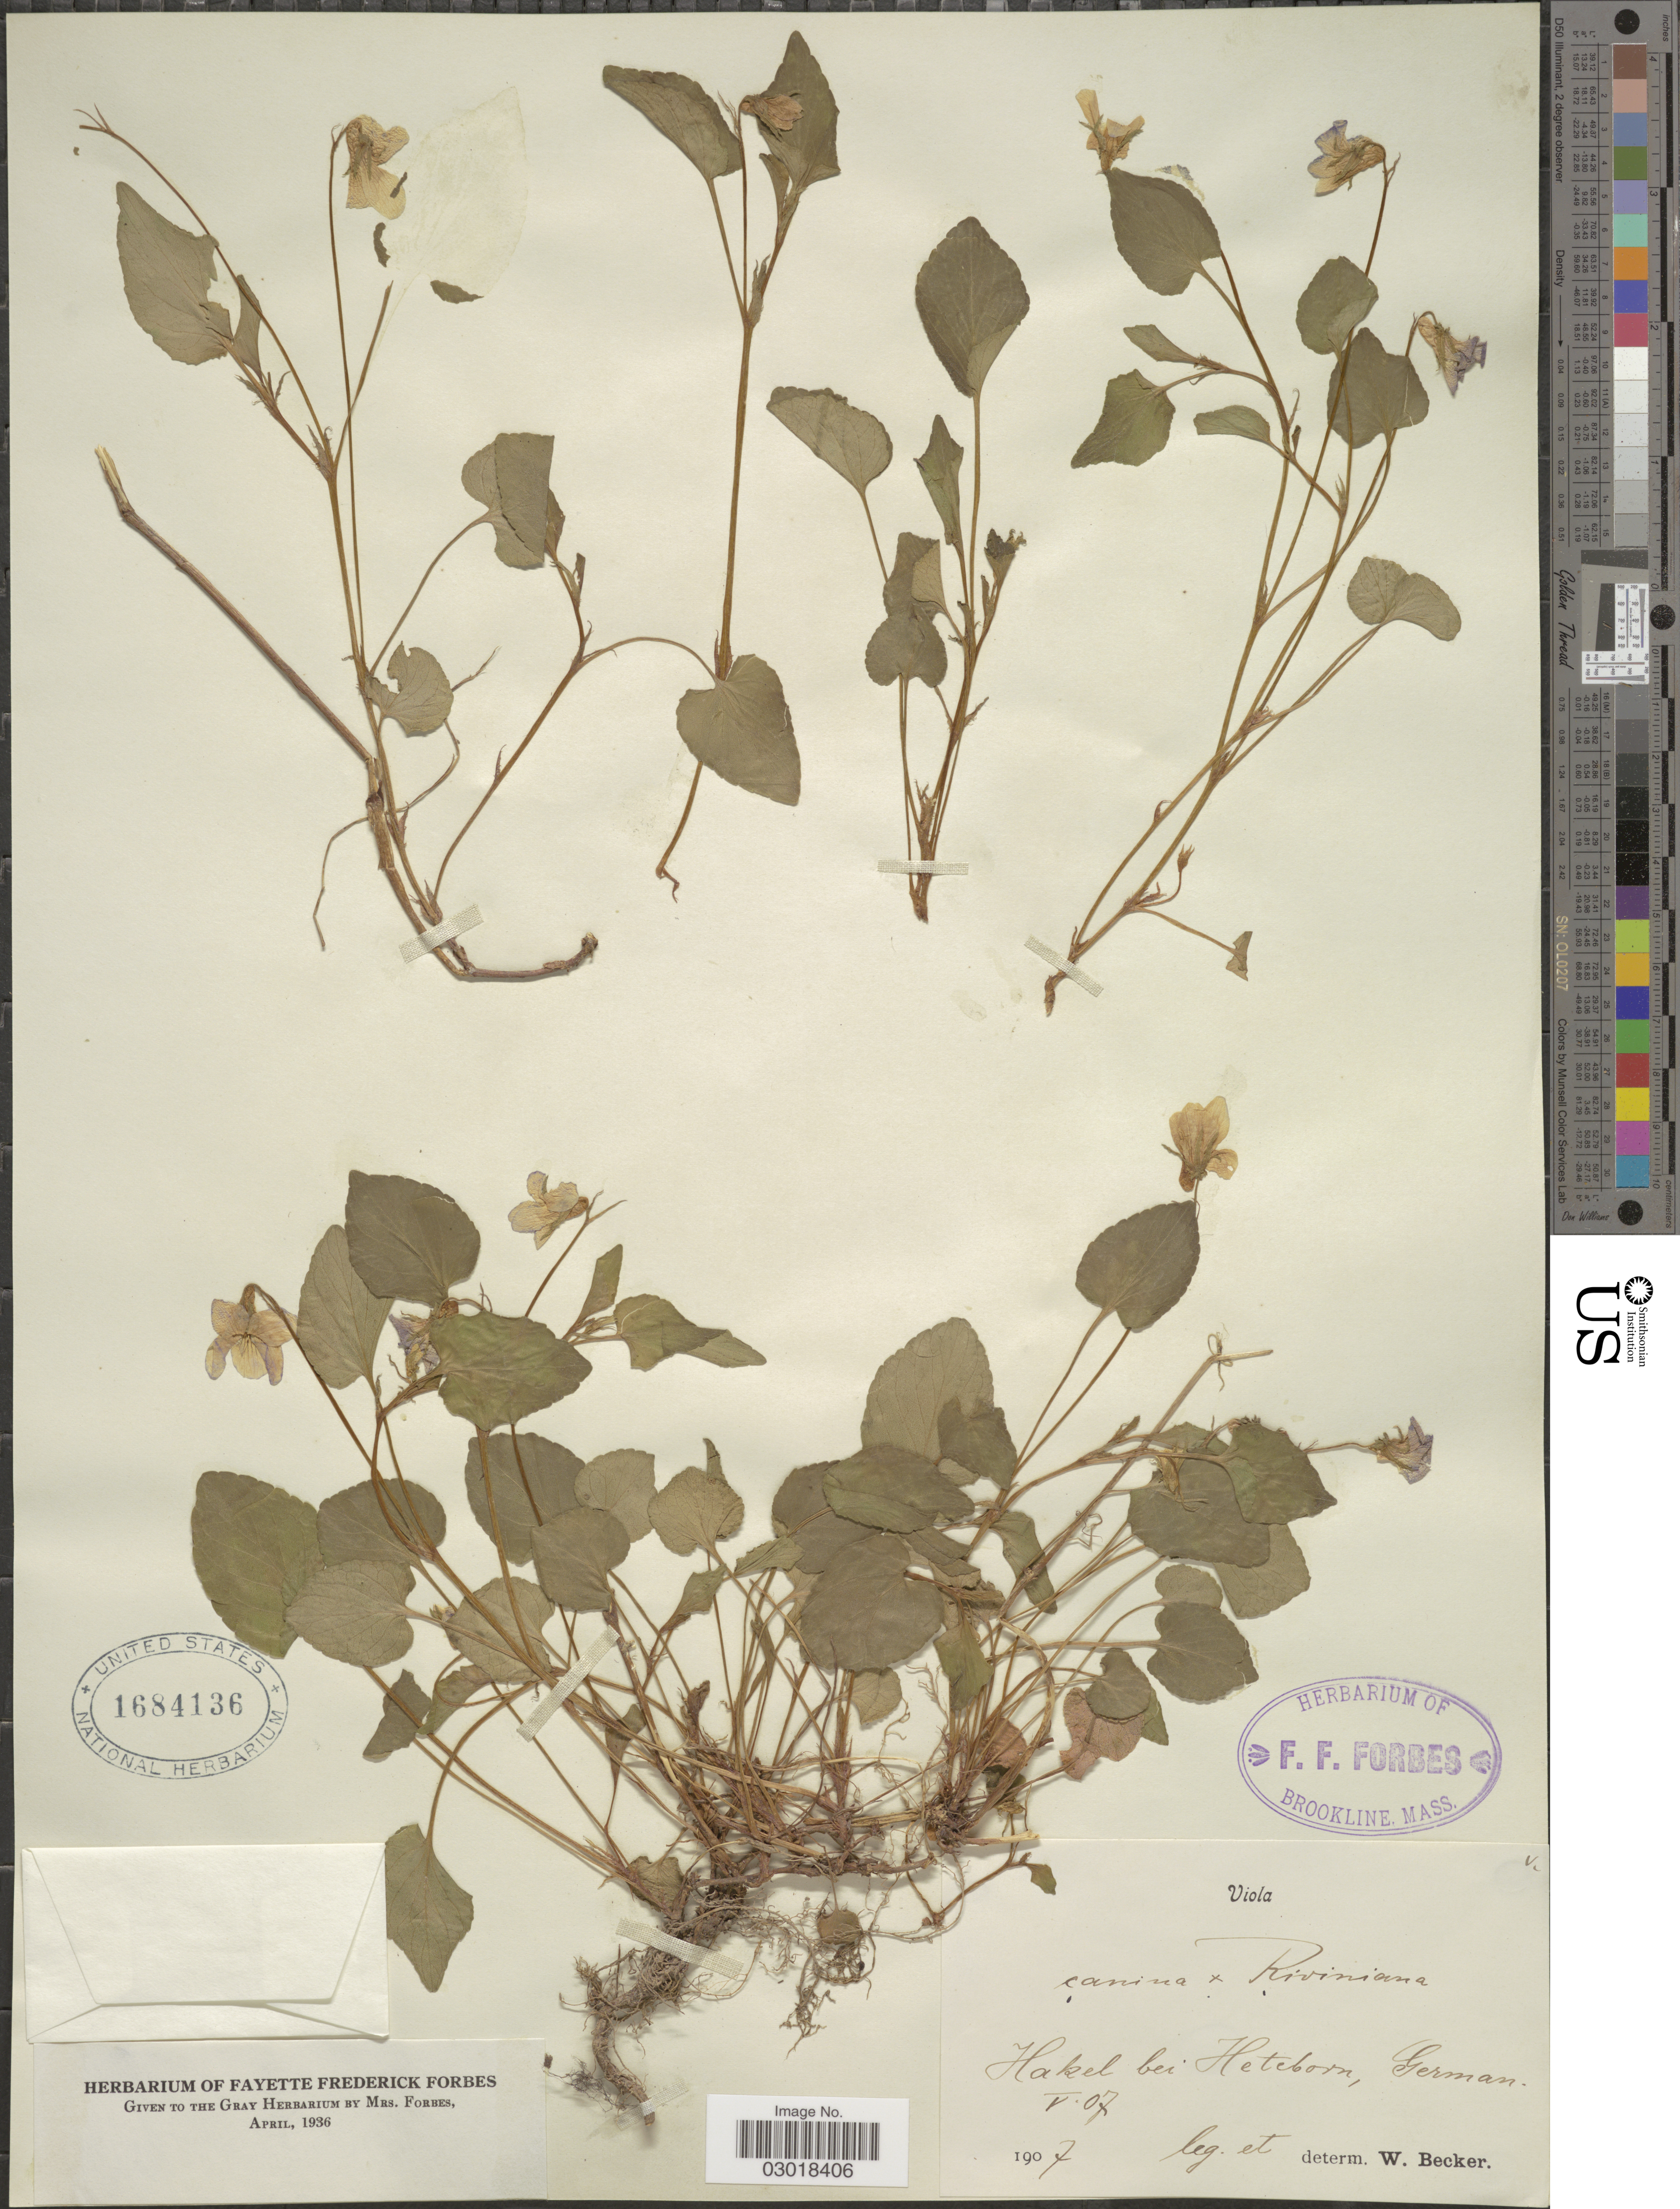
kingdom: Plantae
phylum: Tracheophyta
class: Magnoliopsida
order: Malpighiales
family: Violaceae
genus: Viola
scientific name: Viola canina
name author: L.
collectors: W. Becker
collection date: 1907-05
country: Germany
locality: Hakel bei Heteborn.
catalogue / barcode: US 1684136